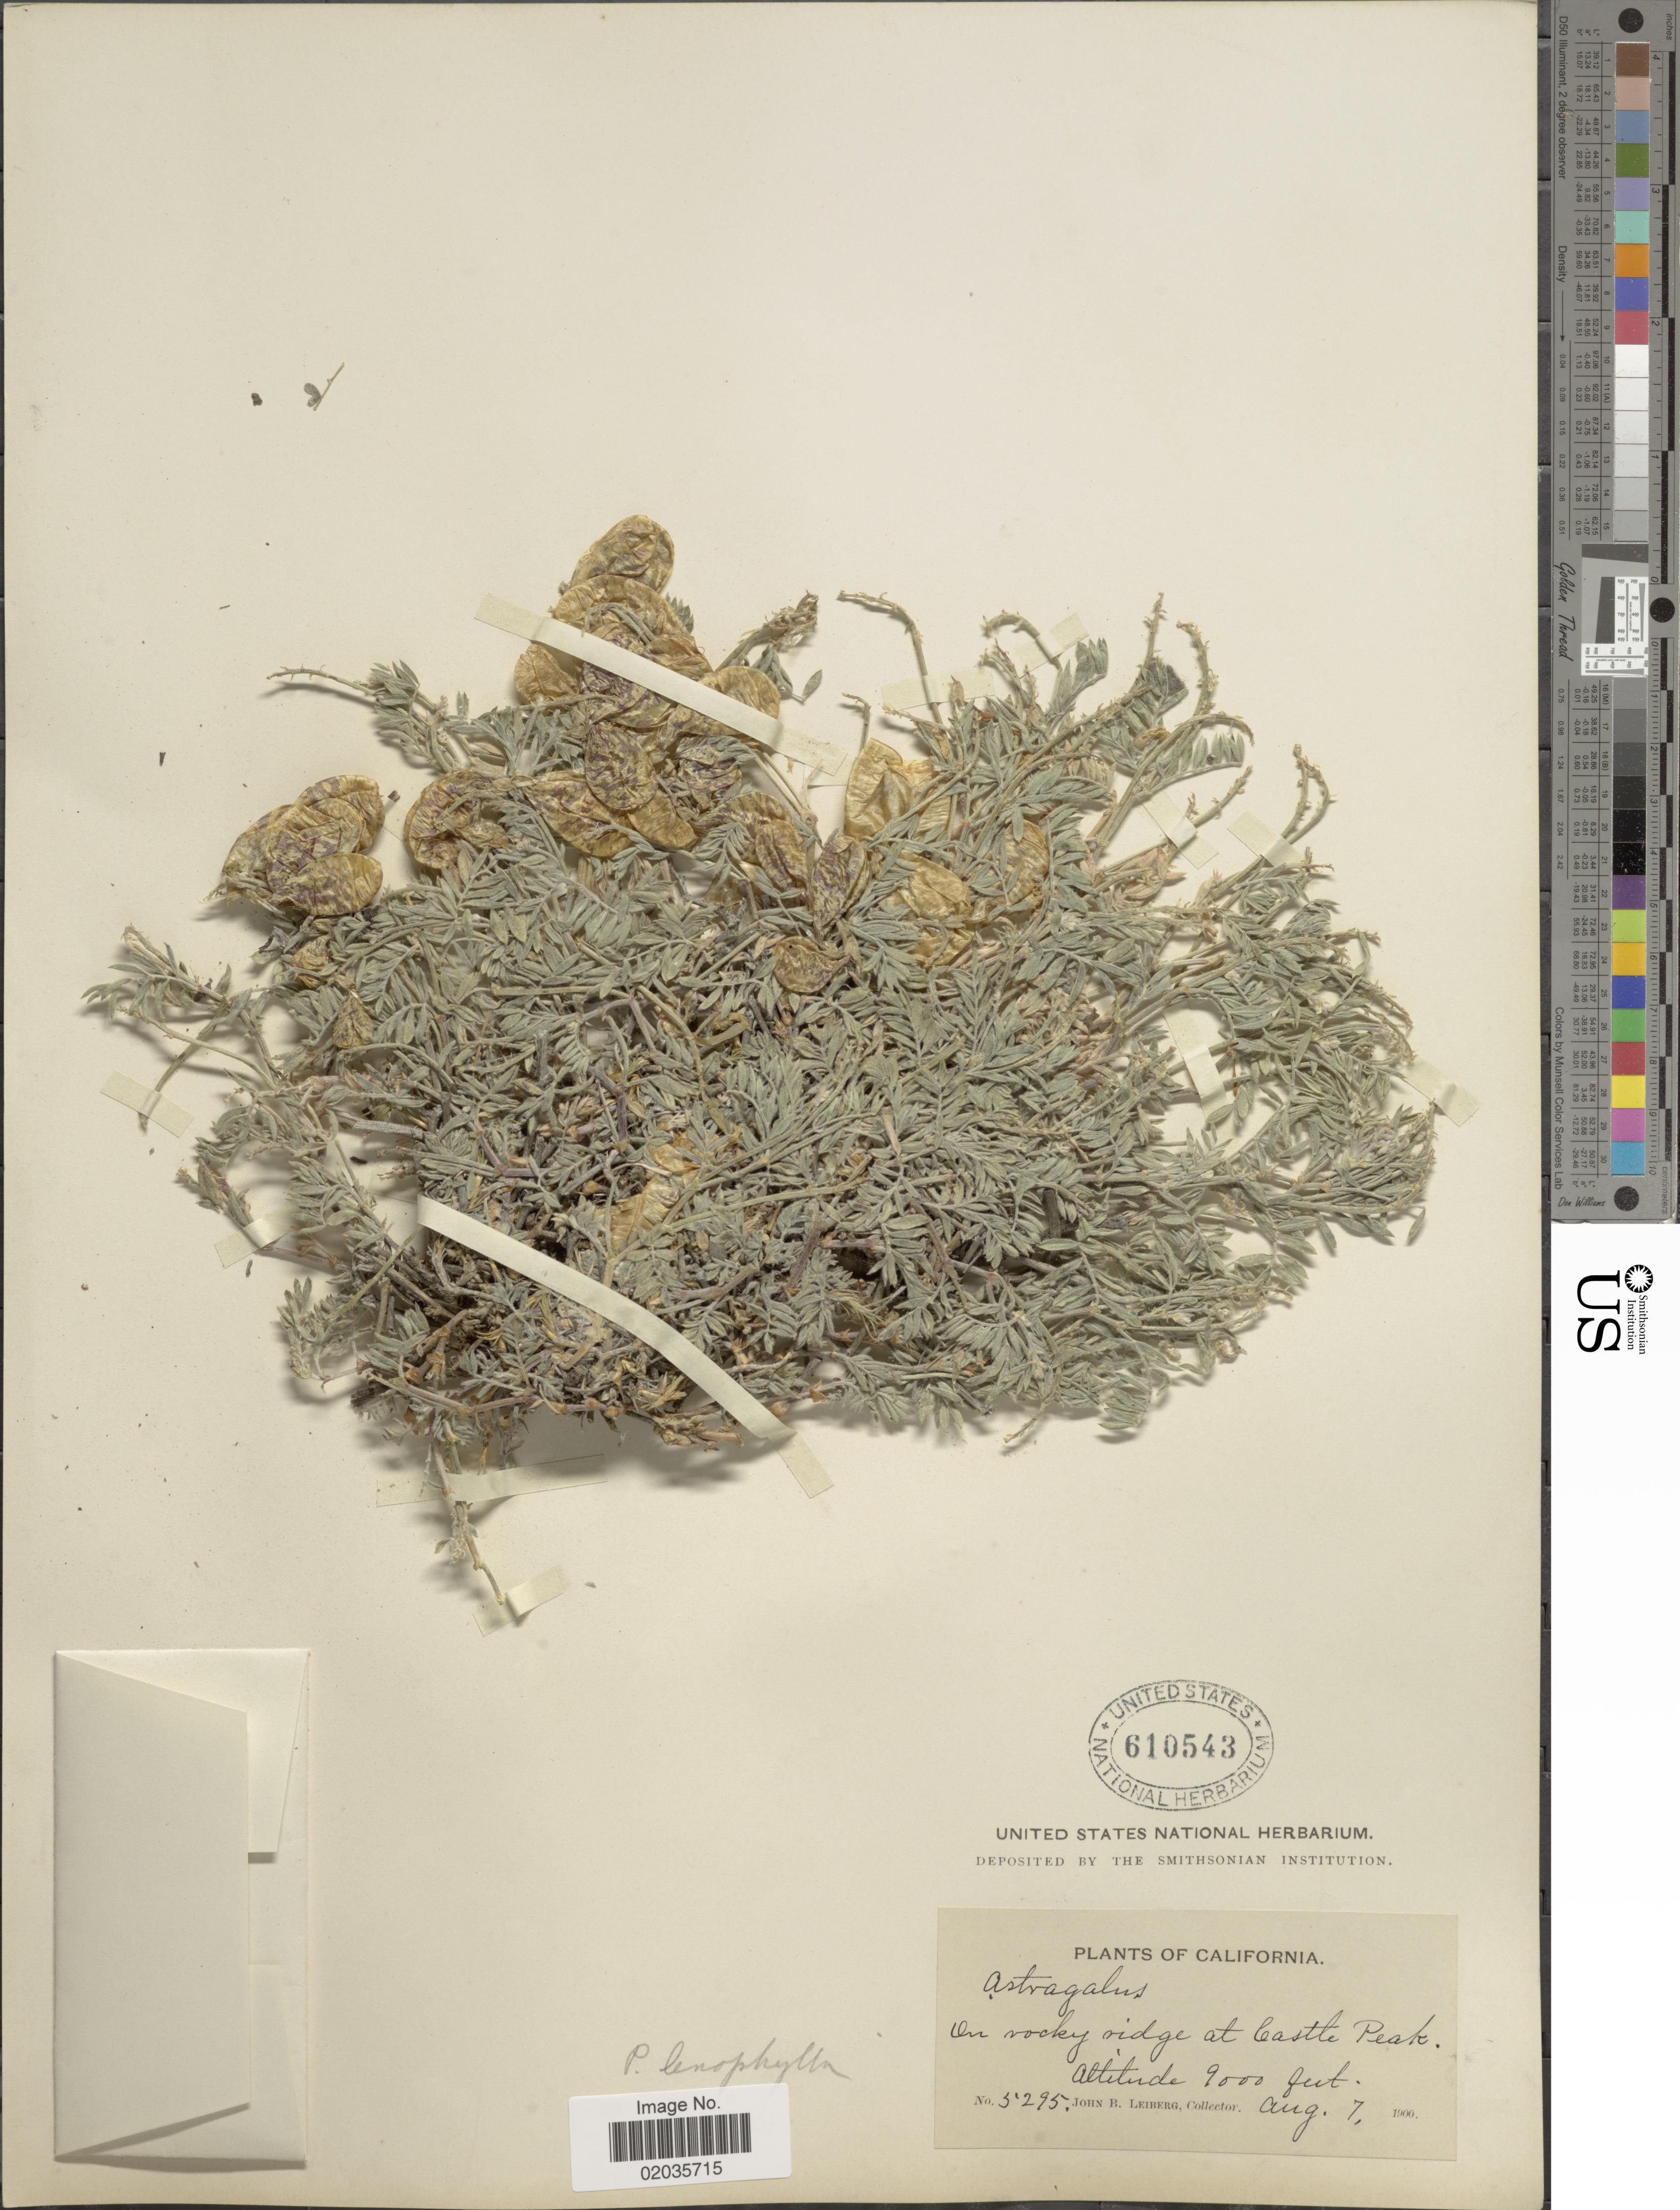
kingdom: Plantae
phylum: Tracheophyta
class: Magnoliopsida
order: Fabales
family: Fabaceae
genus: Astragalus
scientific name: Astragalus whitneyi var. lenophyllus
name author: (Rydb.) Barneby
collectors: J. B. Leiberg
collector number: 5295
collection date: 1900-08-07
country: United States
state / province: California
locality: Castle Peak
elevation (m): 2743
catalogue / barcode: US 610543